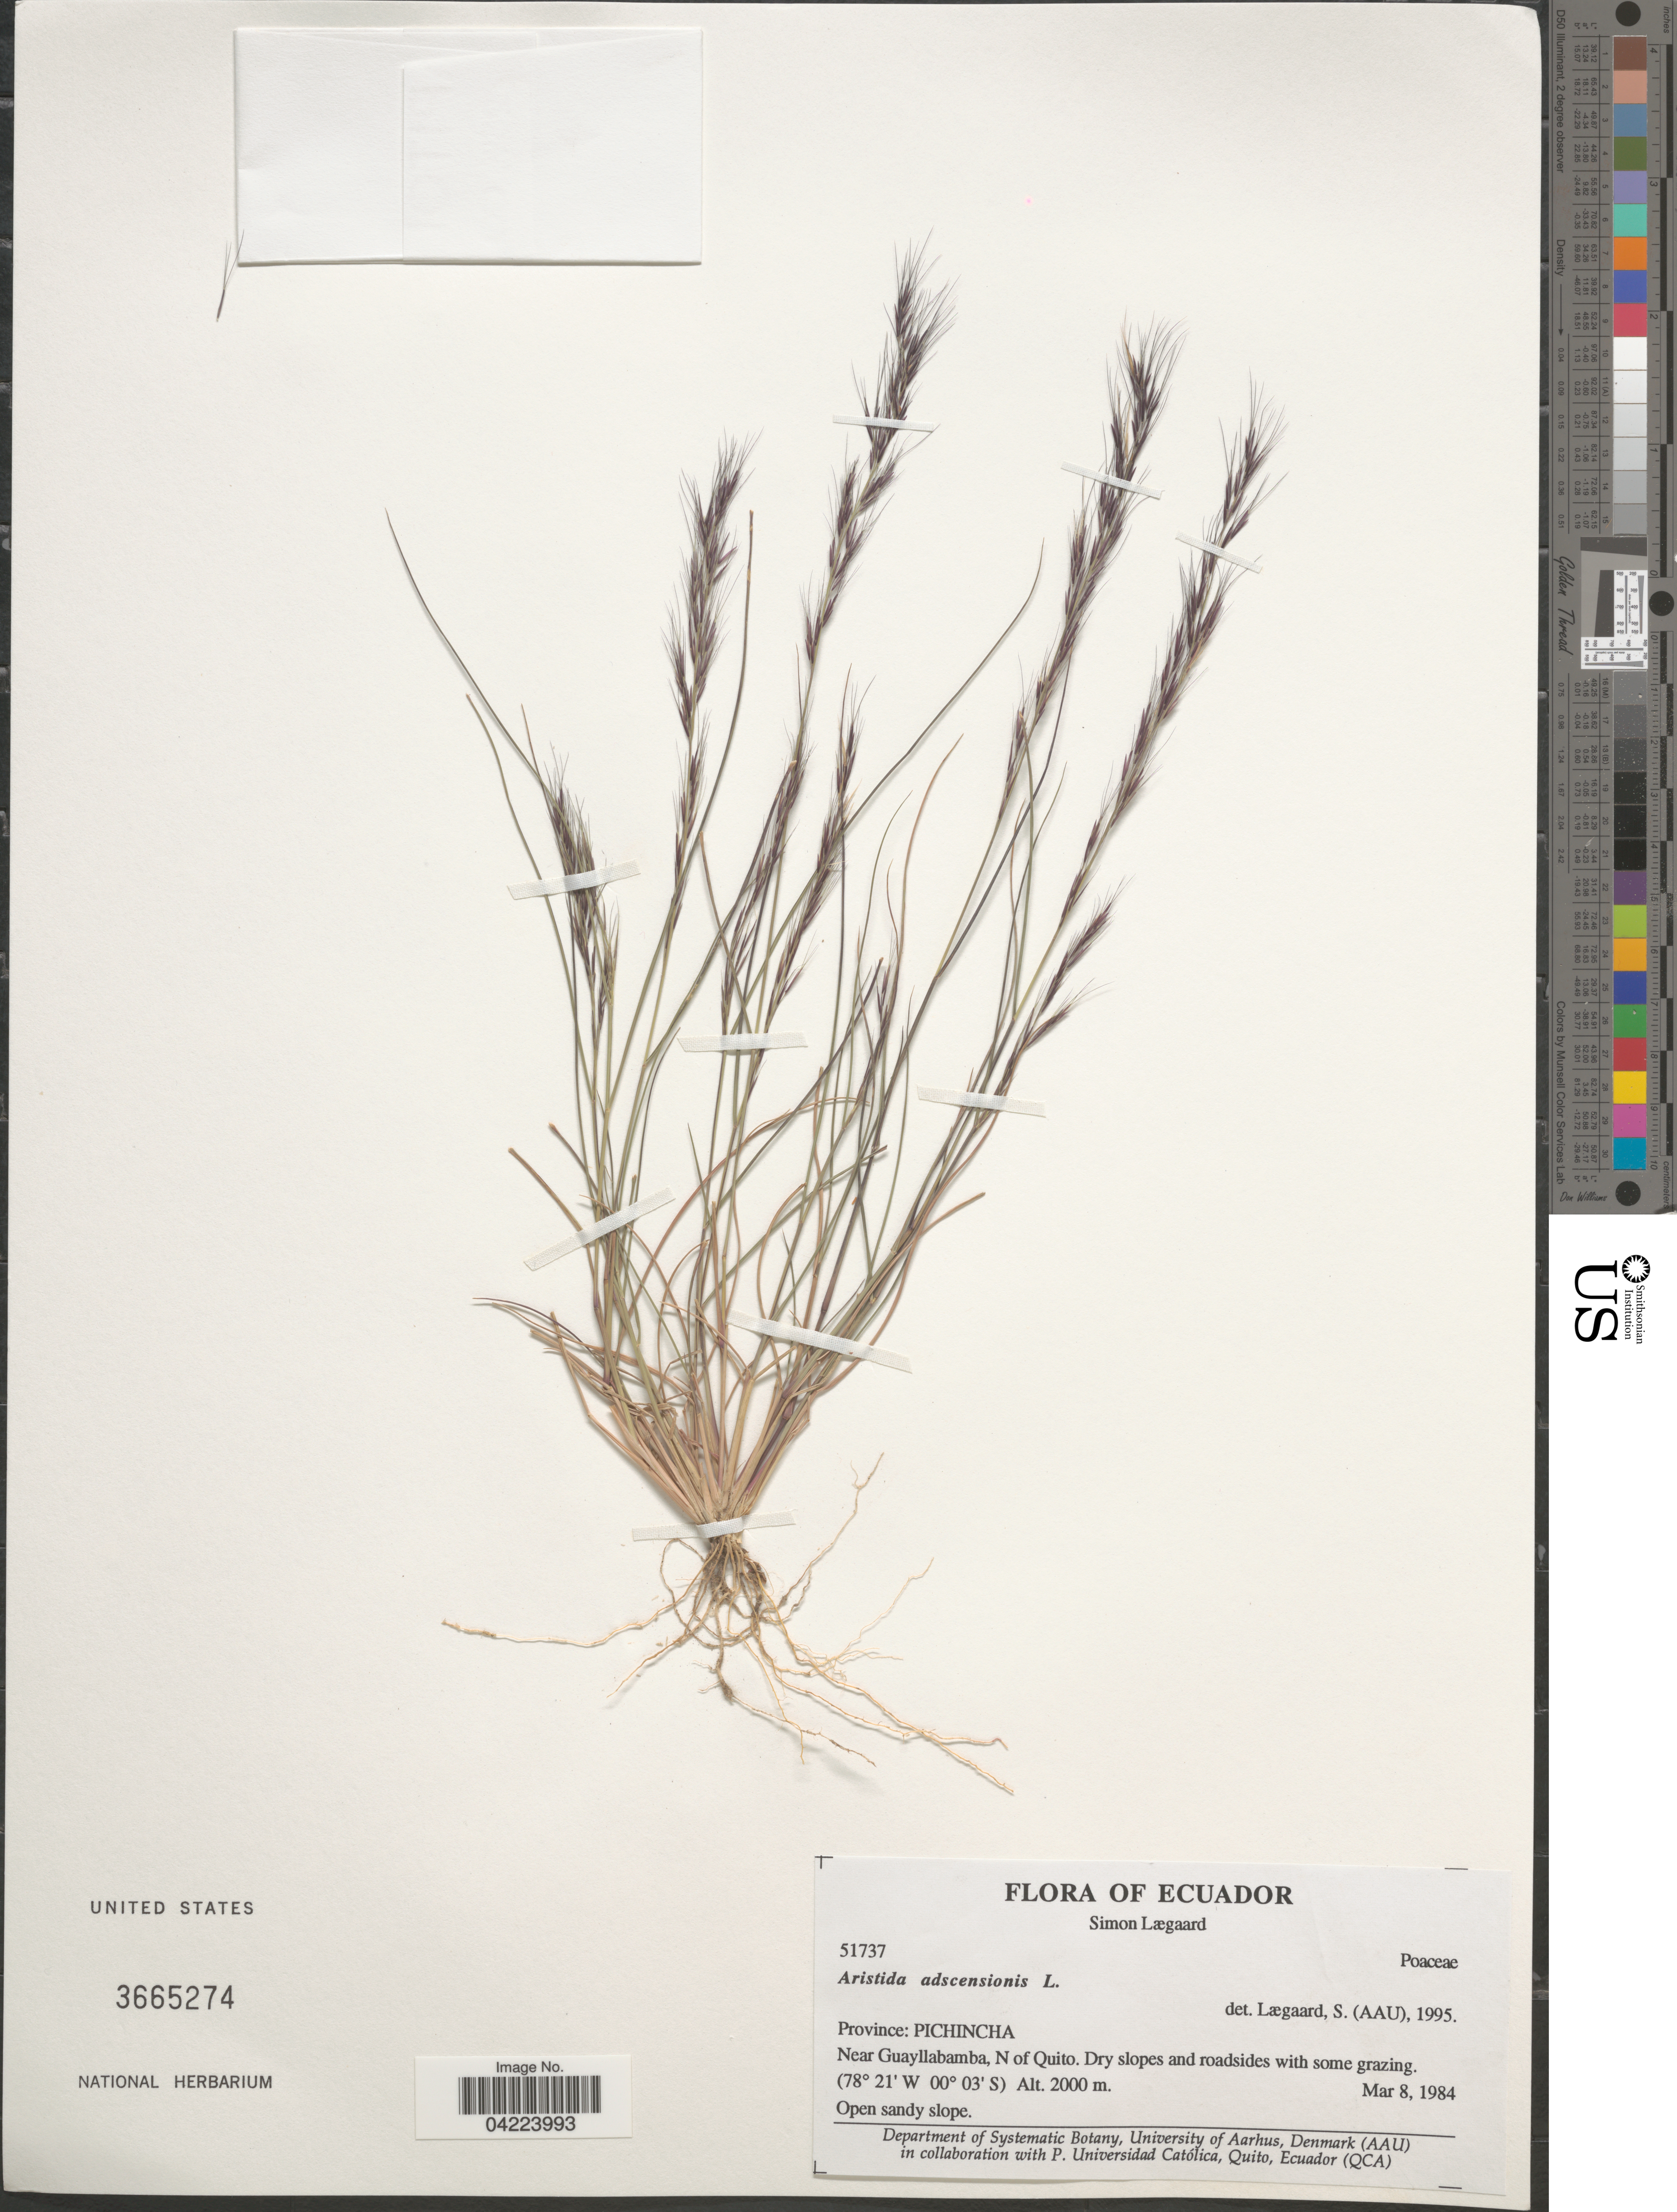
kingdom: Plantae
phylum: Tracheophyta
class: Liliopsida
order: Poales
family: Poaceae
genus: Aristida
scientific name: Aristida adscensionis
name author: L.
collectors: S. Lægaard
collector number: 51737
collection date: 1984-03-08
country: Ecuador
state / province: Pichincha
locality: Near Guayllabamba, N of Quito. Dry slopes and roadsides with some grazing. Open sandy slope.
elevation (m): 2000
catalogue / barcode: US 3665274